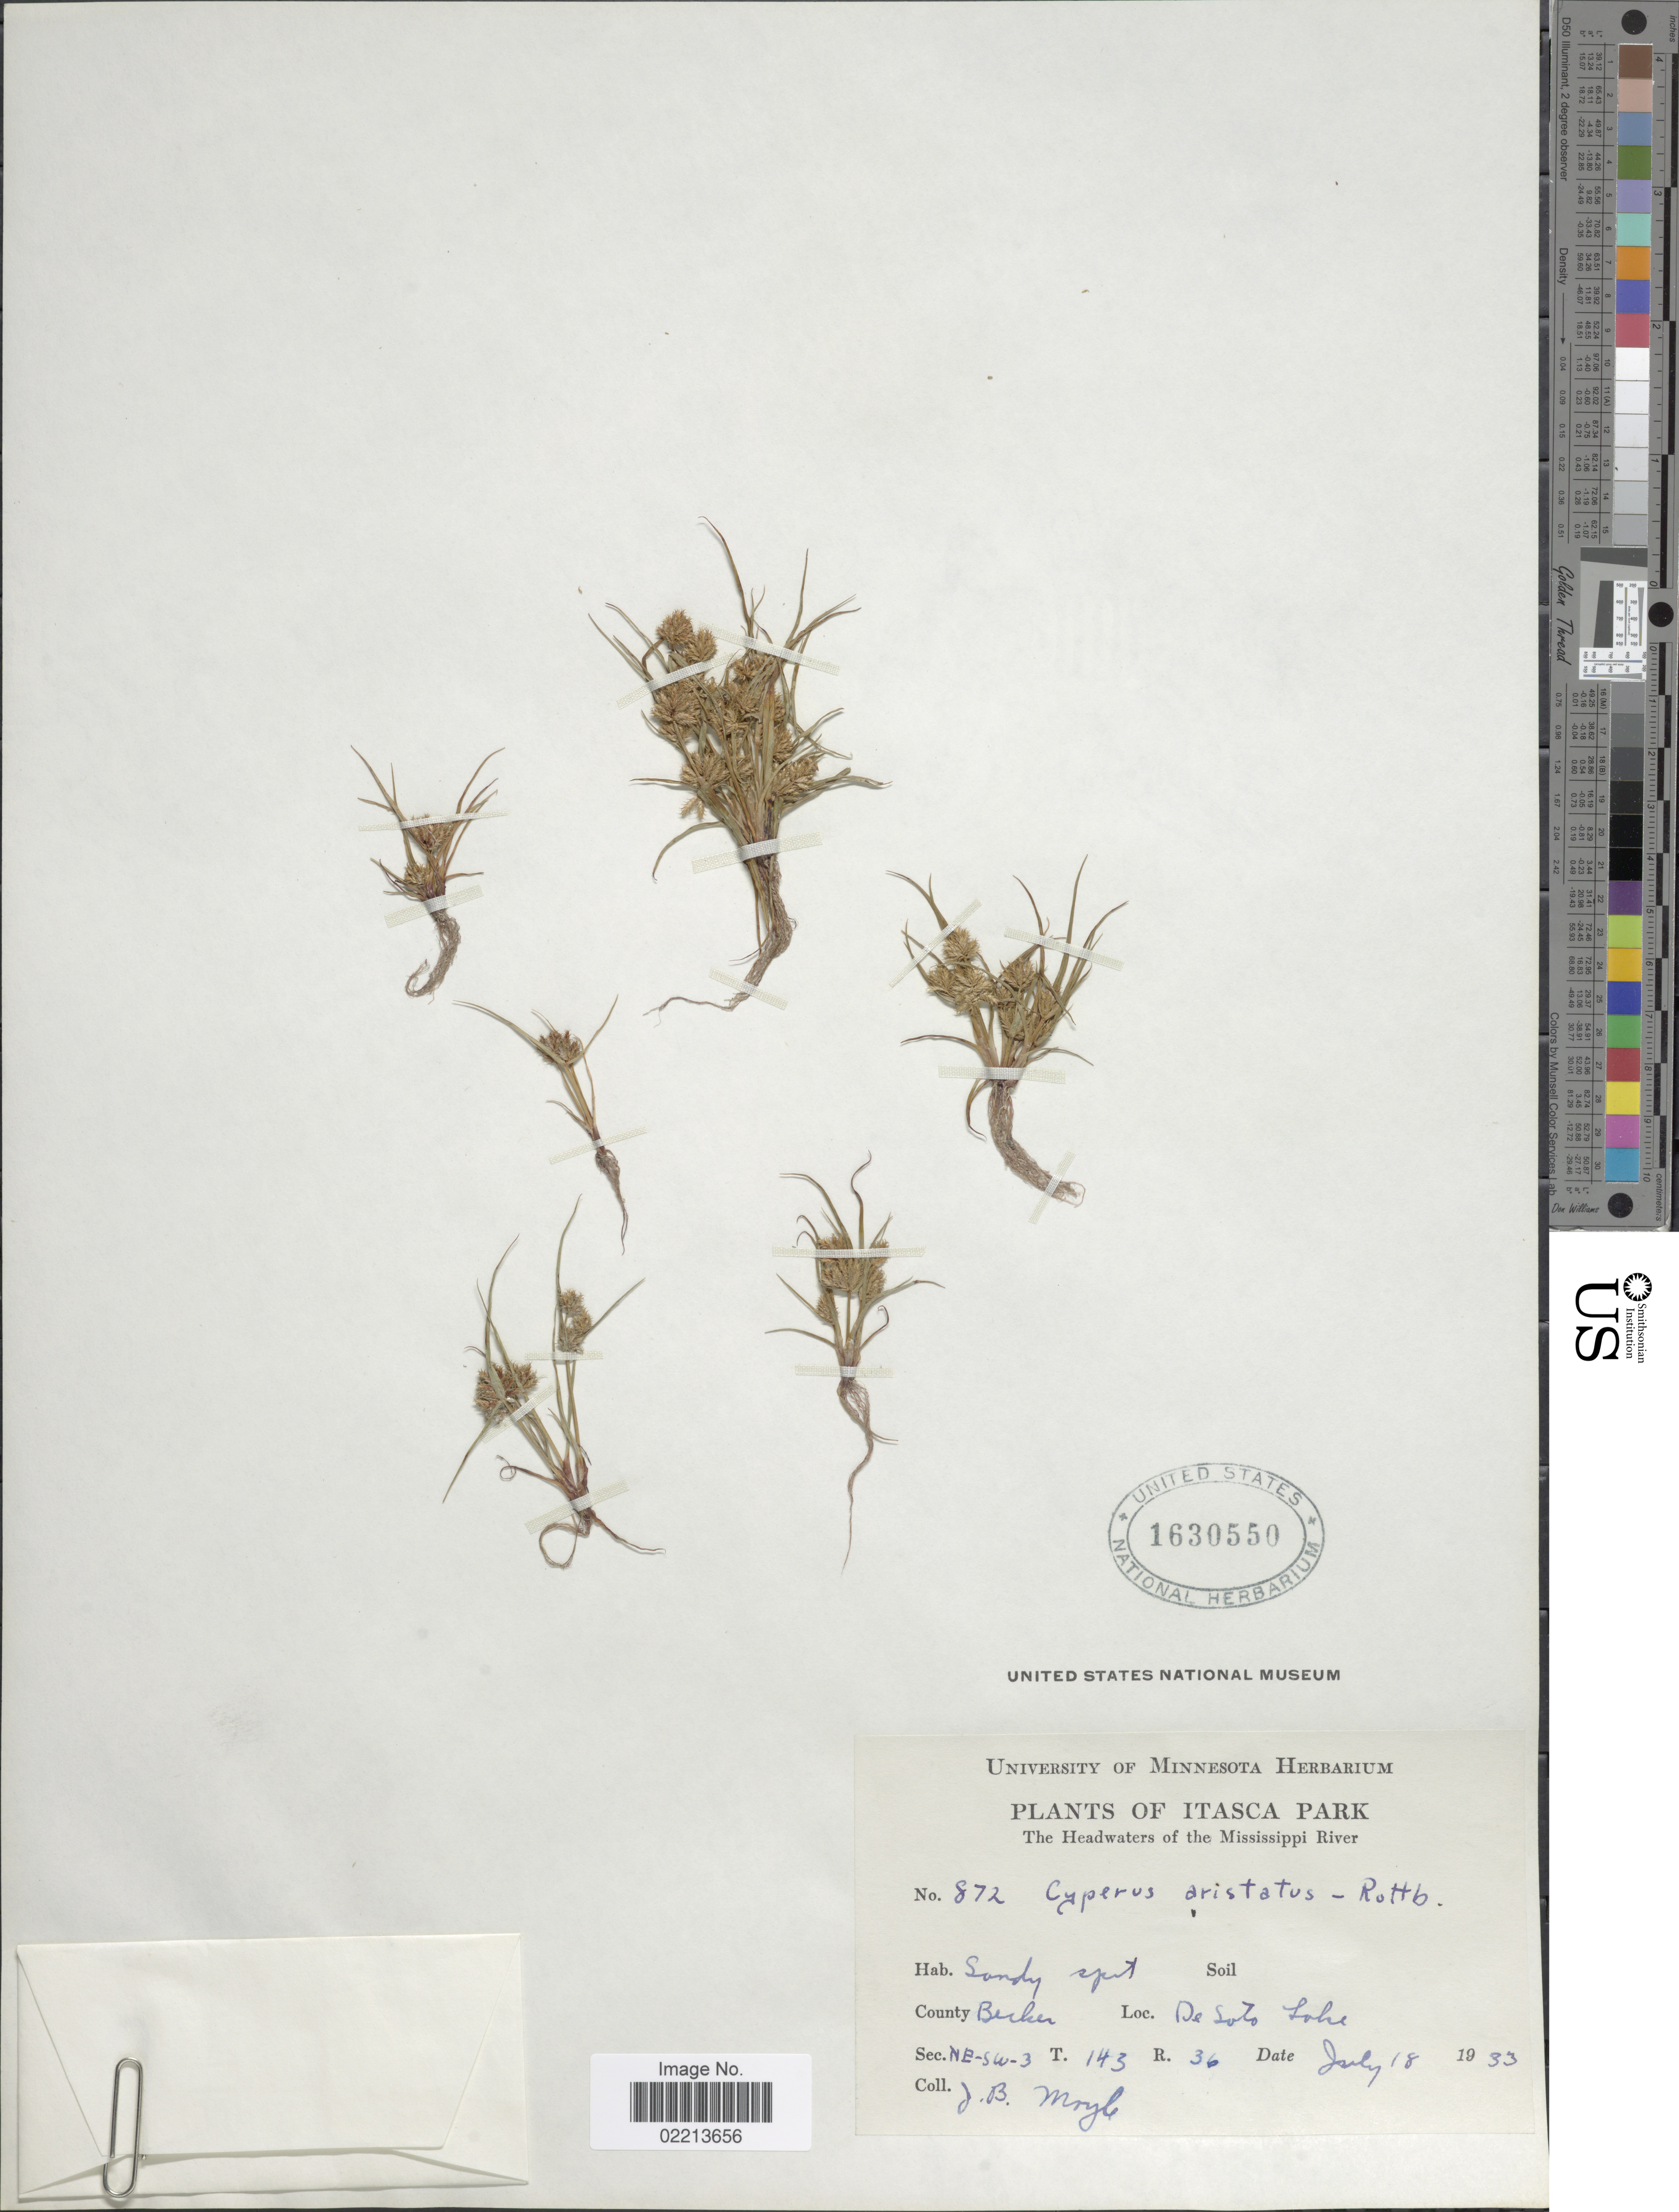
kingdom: Plantae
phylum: Tracheophyta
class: Liliopsida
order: Poales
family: Cyperaceae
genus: Cyperus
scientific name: Cyperus squarrosus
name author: L.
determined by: Strong, Mark T., (BOT), Smithsonian Institution - National Museum of Natural History (UNITED STATES)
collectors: J. Moyle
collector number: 872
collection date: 1933-07-18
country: United States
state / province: Minnesota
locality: Itasca Park, the Headwaters of the Mississippi River, County Berker, De Soto Lake, NE-SW-3, T.143, R. 36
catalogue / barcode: US 1630550